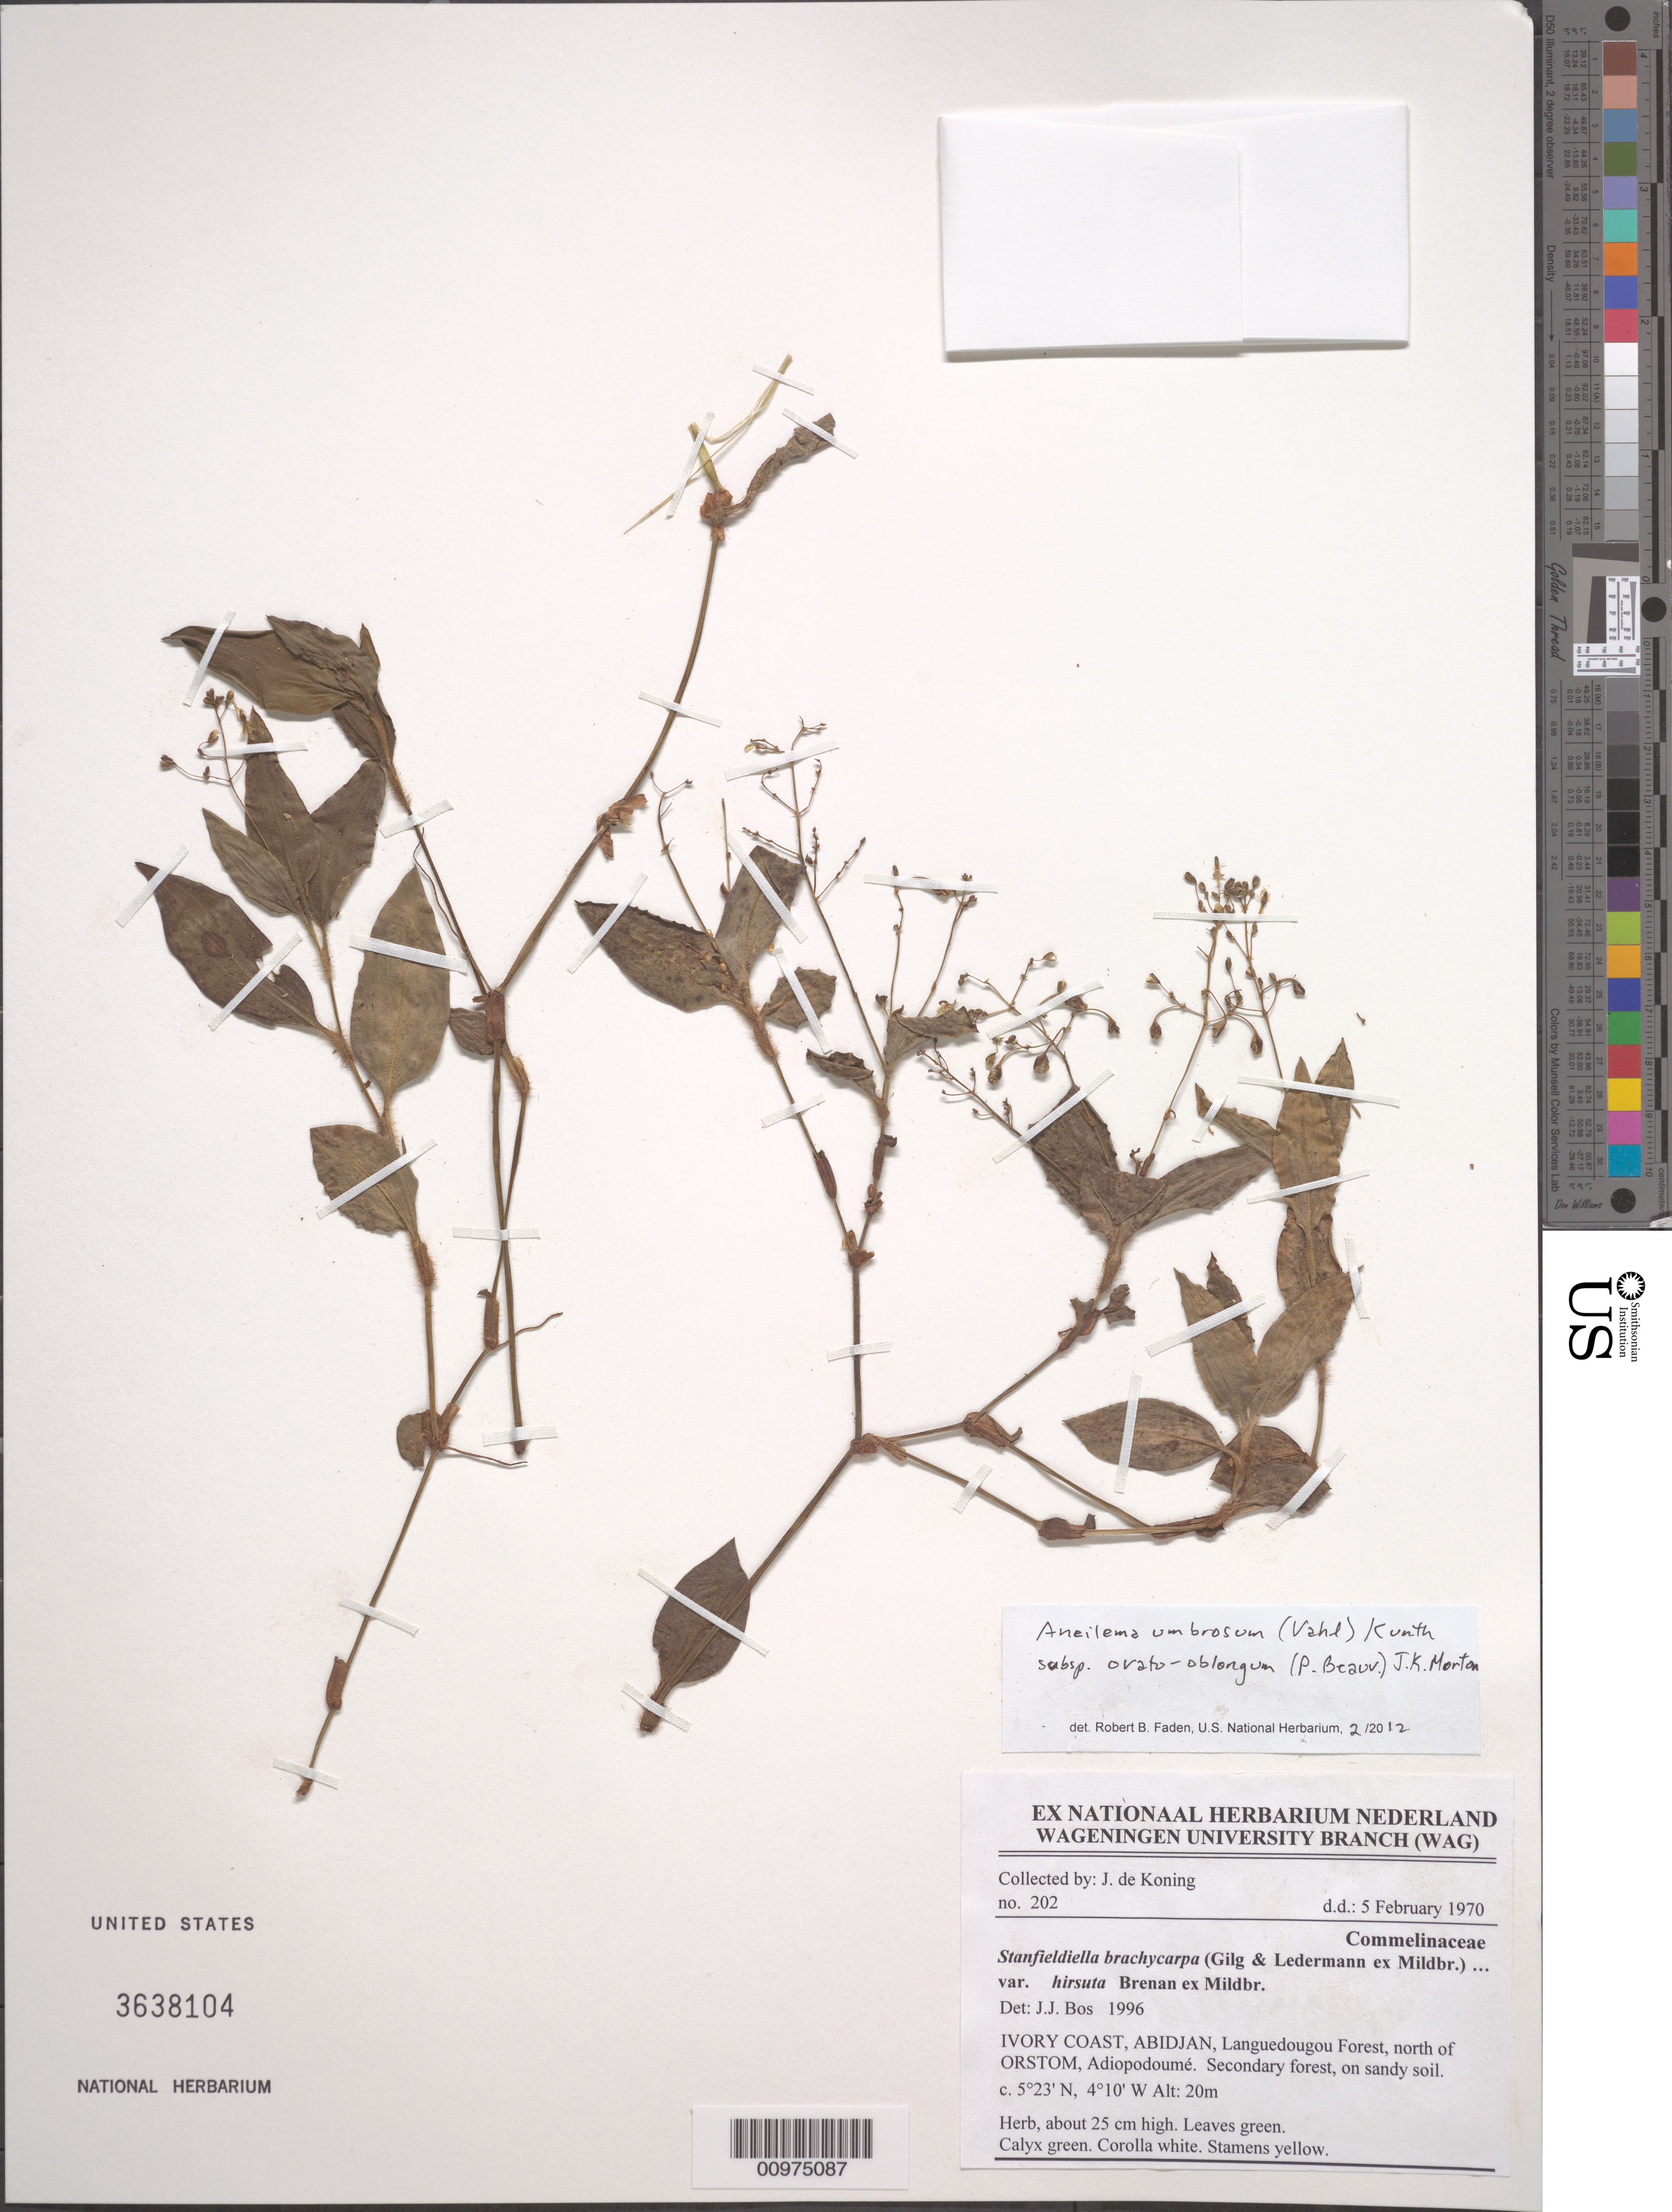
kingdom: Plantae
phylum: Tracheophyta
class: Liliopsida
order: Commelinales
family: Commelinaceae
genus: Aneilema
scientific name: Aneilema umbrosum subsp. ovato-oblongum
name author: (P. Beauv.) J.K. Morton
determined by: Faden, Robert B., (US), Smithsonian Institution - National Museum of Natural History (UNITED STATES)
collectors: J. de Koning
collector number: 202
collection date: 1970-02-05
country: Ivory Coast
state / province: Abidjan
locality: Languedougou Forest, north of ORSTOM, Adiopodoumé.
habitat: Secondary forest, on sandy soil.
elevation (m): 20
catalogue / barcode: US 3638104